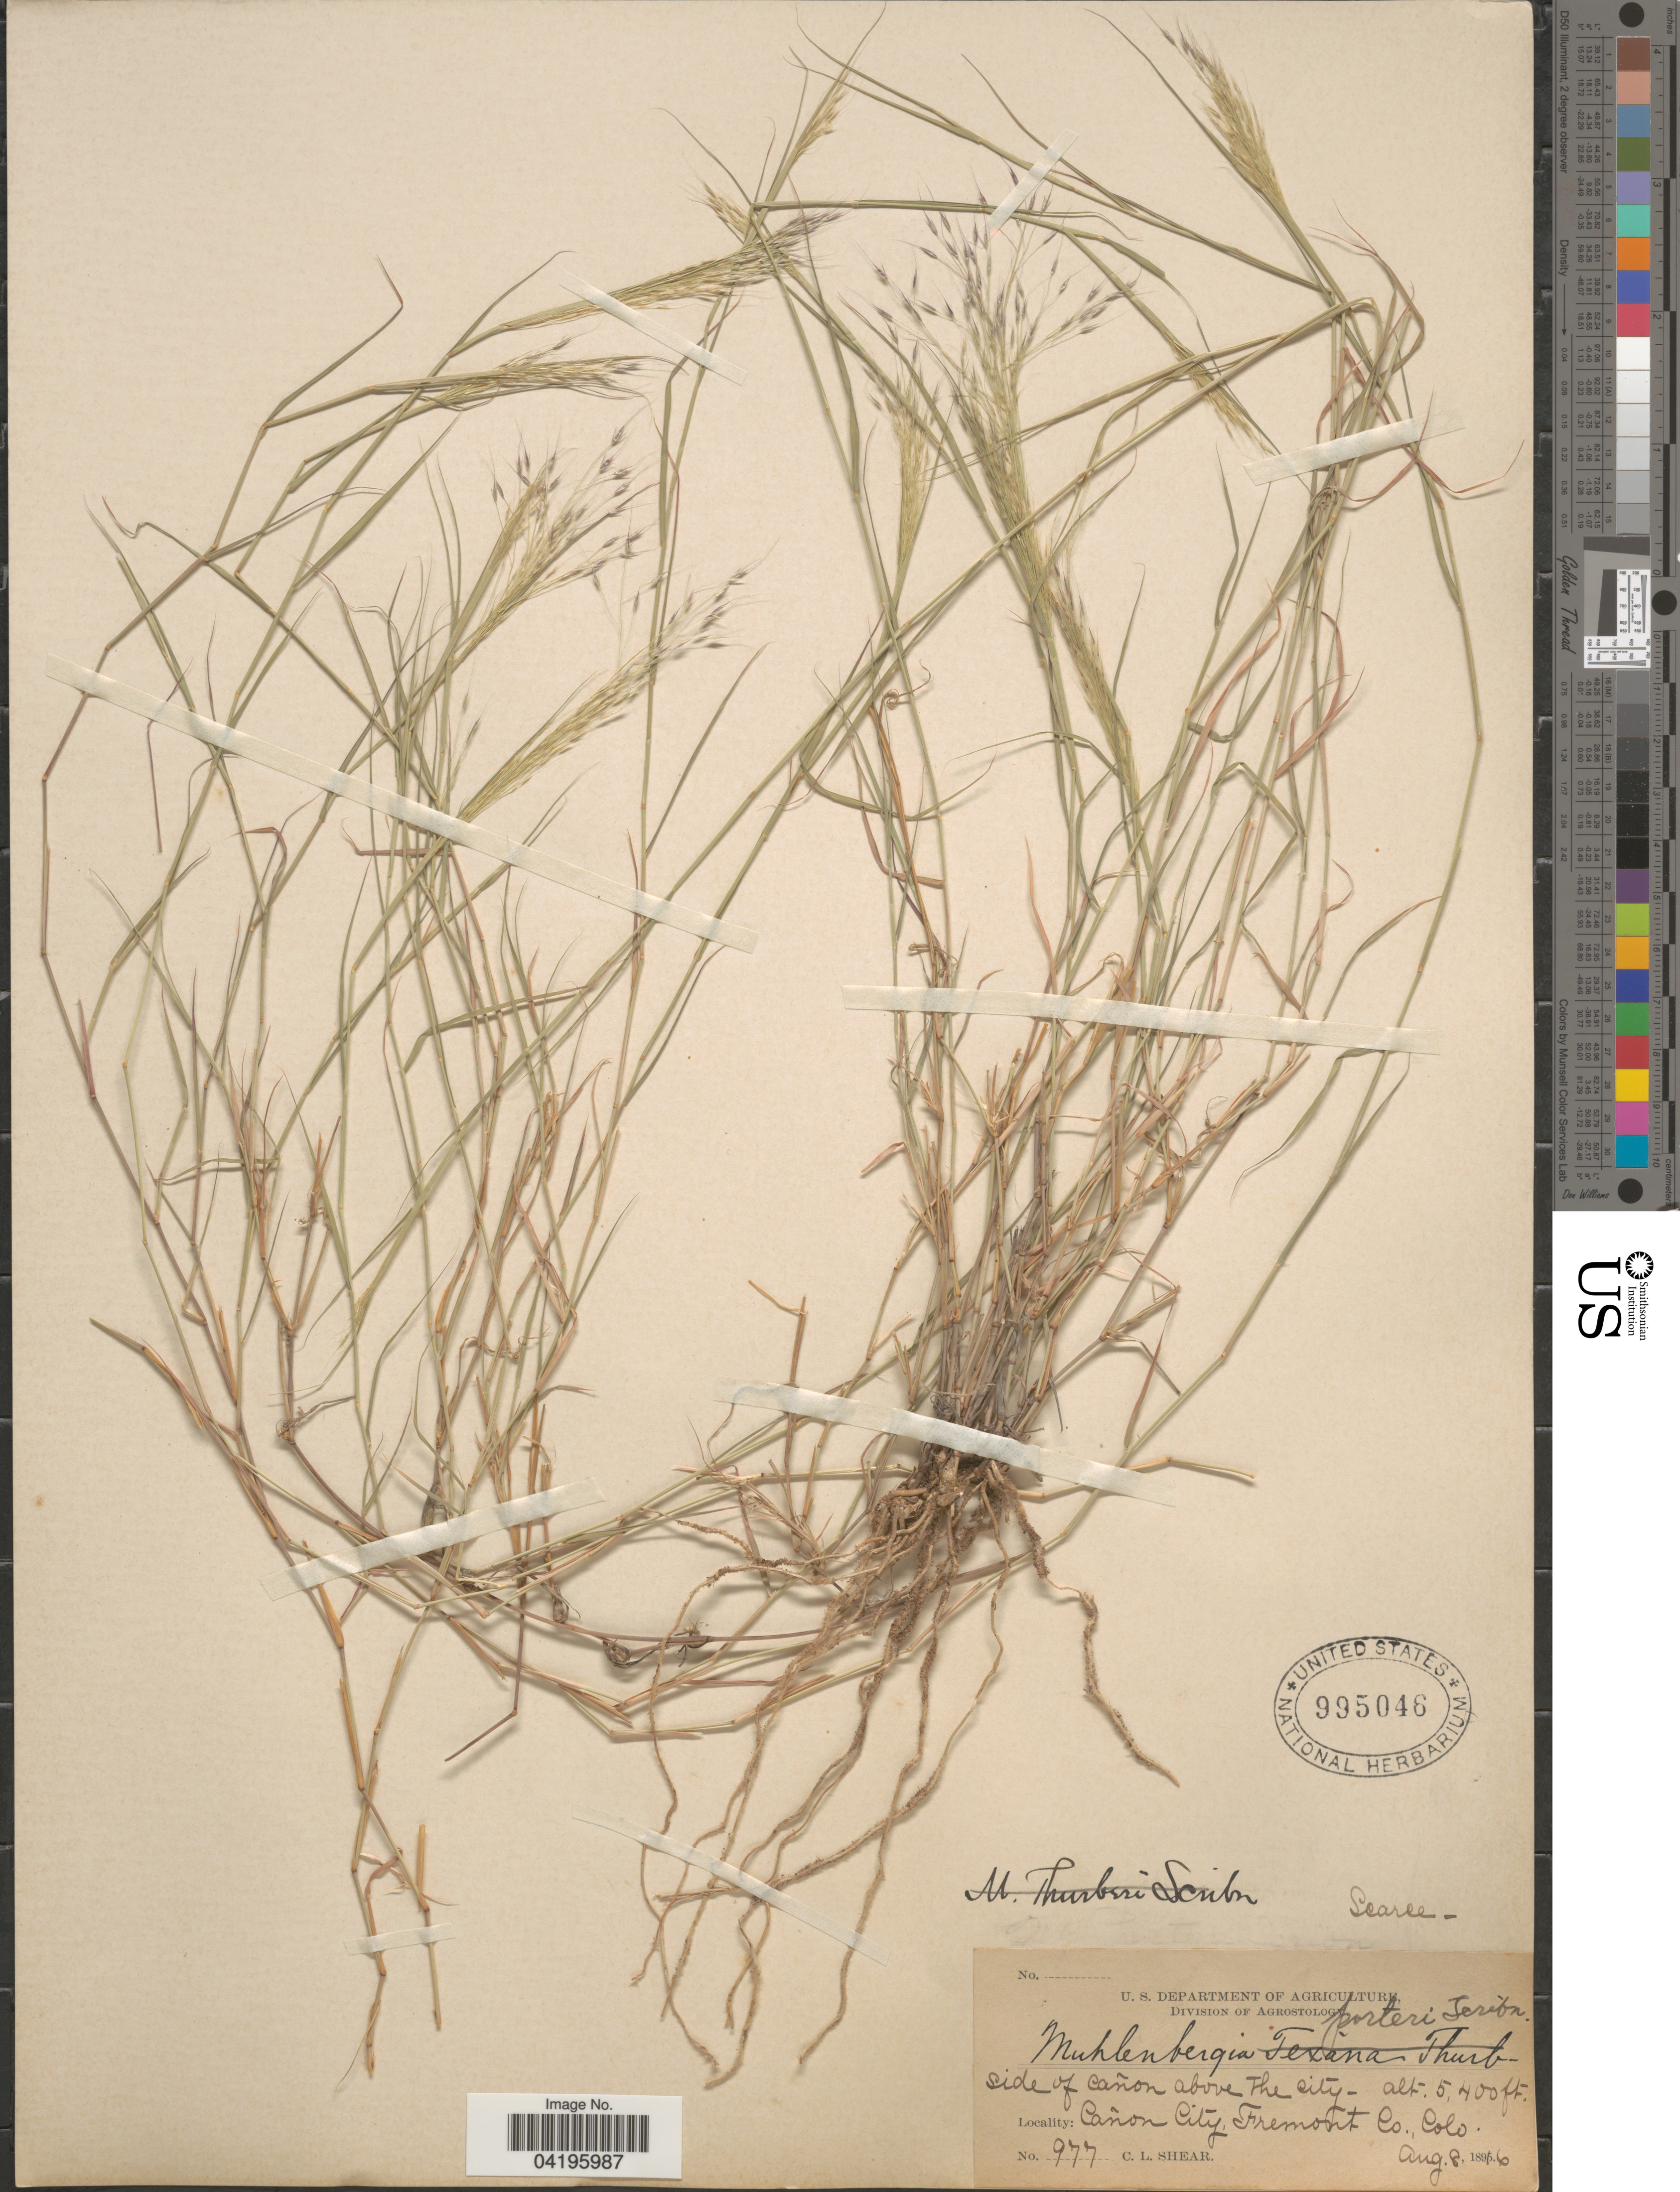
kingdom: Plantae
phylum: Tracheophyta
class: Liliopsida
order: Poales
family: Poaceae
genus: Muhlenbergia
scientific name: Muhlenbergia porteri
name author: Scribn. in W.J. Beal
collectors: C. L. Shear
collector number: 977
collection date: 1896-08-08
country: United States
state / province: Colorado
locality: Side of cañon above the city. Cañon City, Fremont Co.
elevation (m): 1646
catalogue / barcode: US 995046